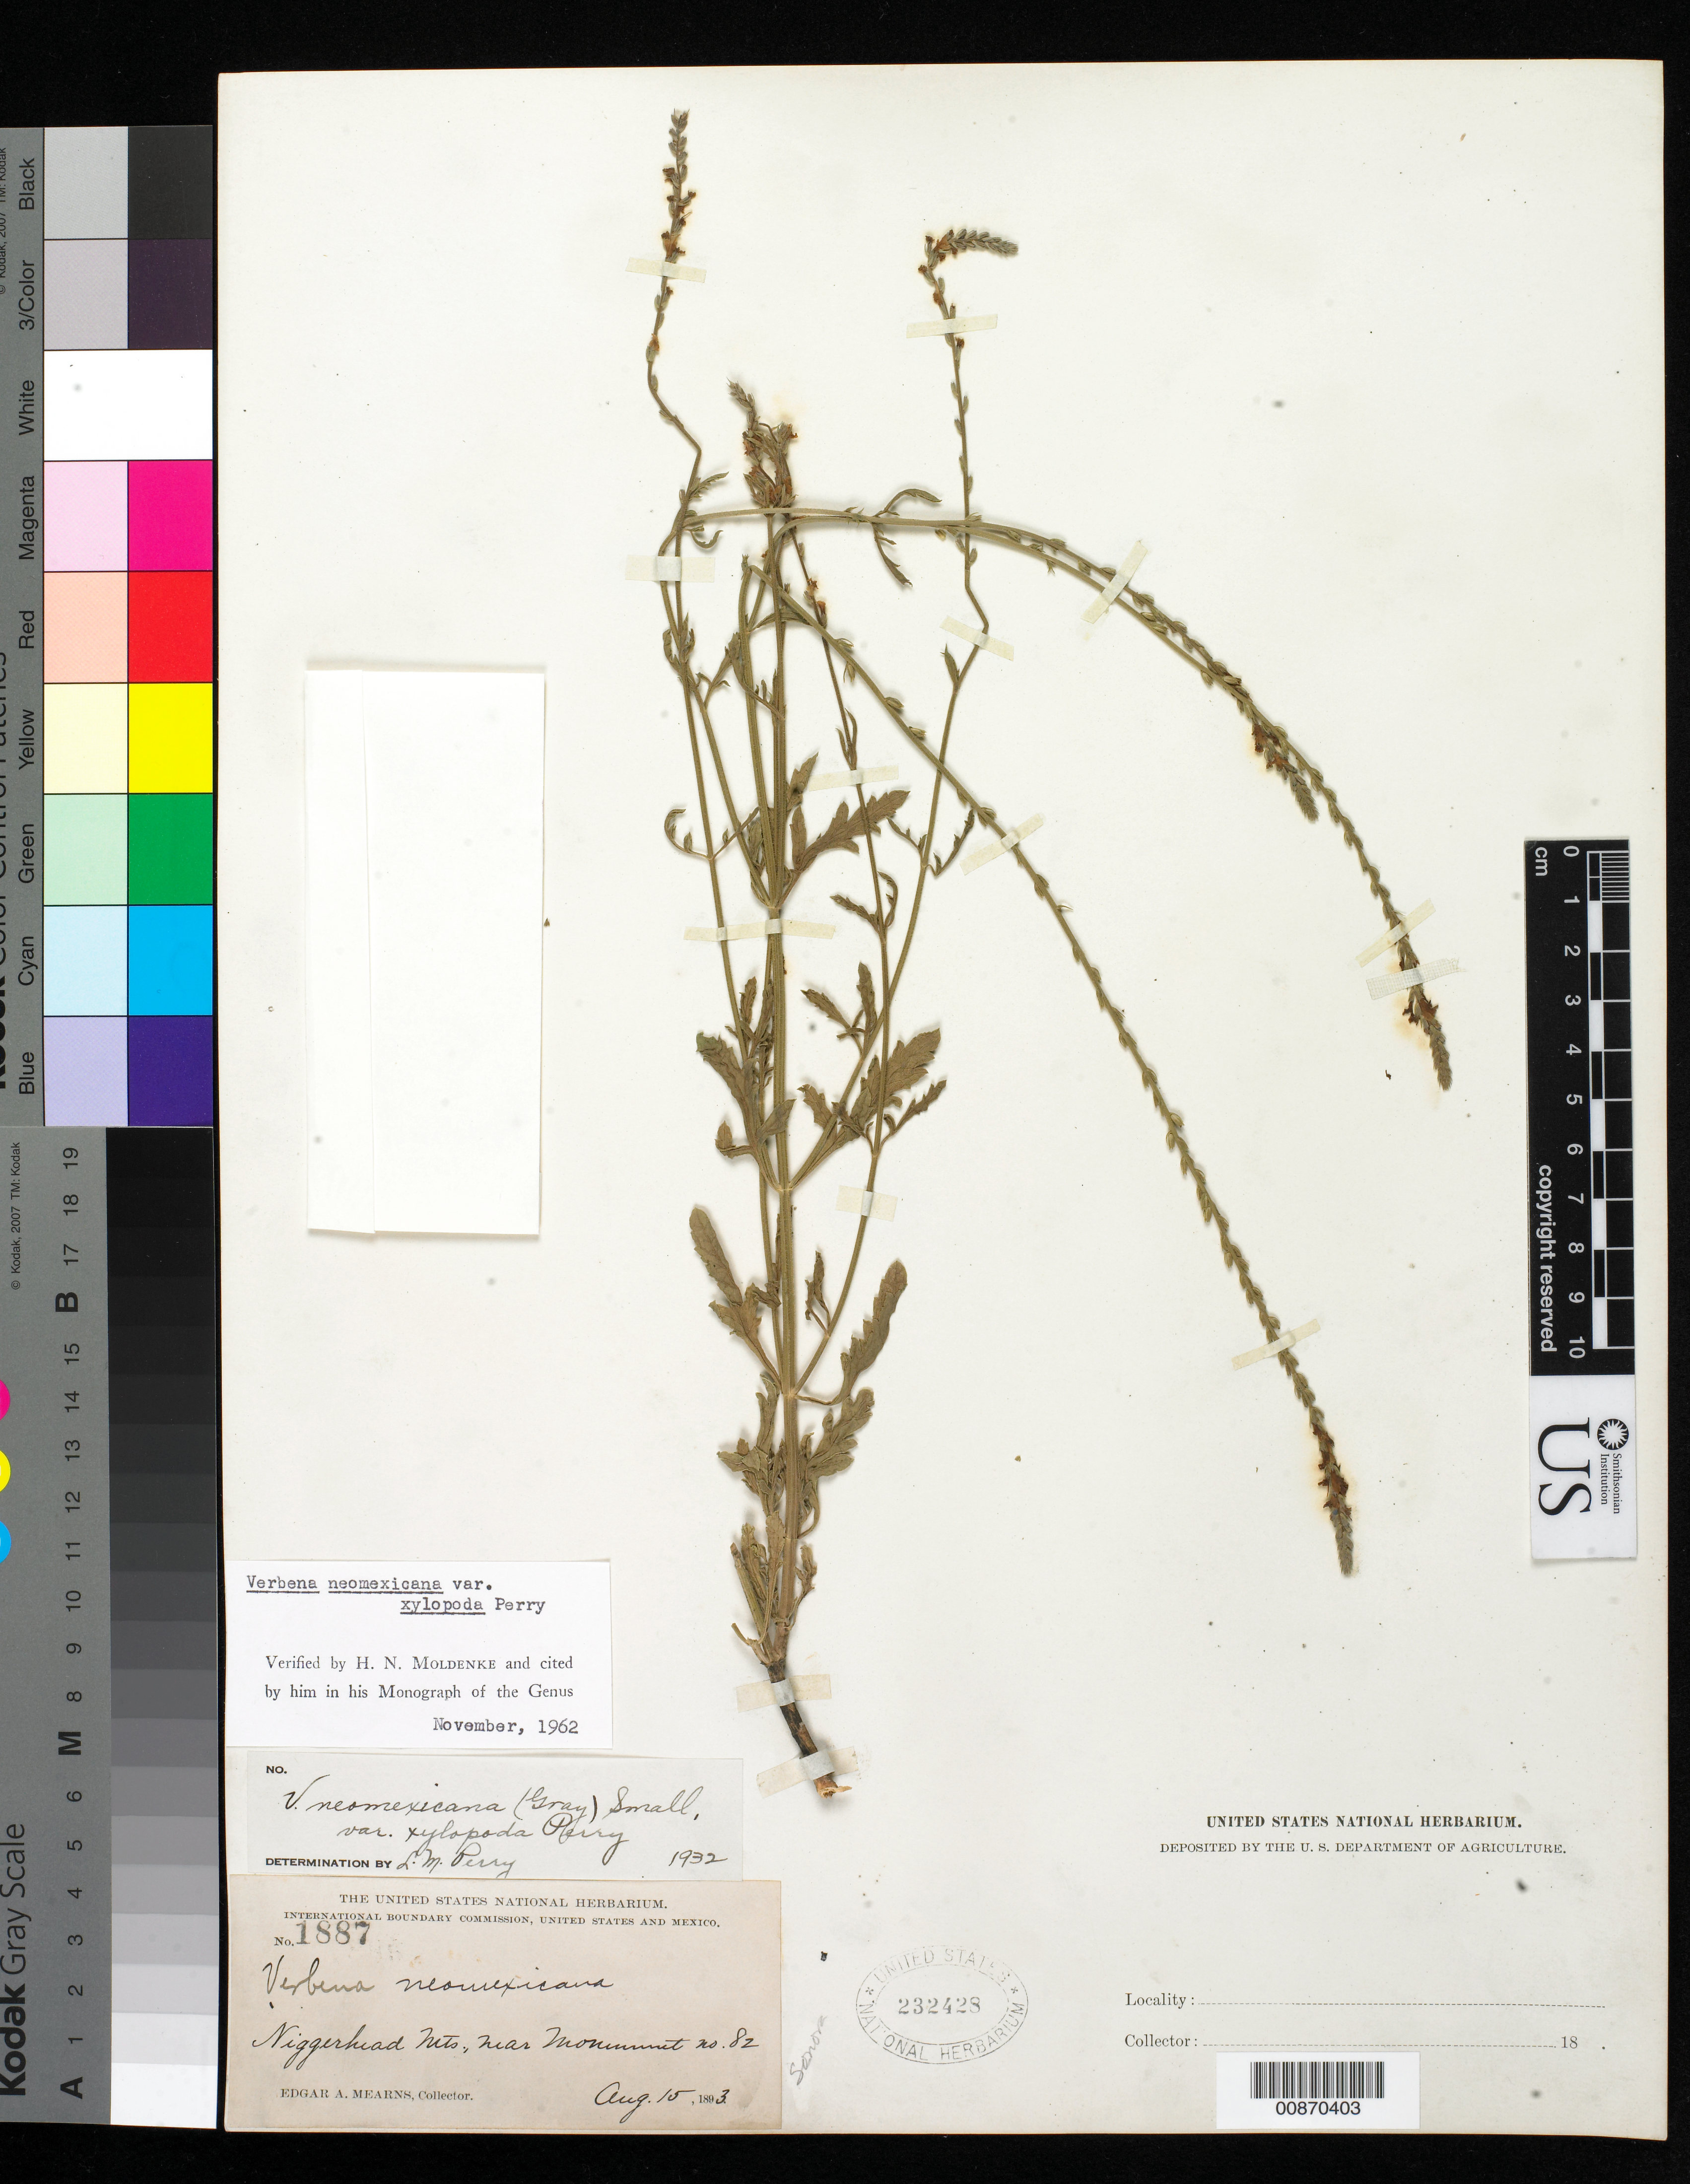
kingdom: Plantae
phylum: Tracheophyta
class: Magnoliopsida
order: Lamiales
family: Verbenaceae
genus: Verbena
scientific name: Verbena neomexicana var. xylopoda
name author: L.M. Perry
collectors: E. A. Mearns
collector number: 1887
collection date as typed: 15 Aug 1893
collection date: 1893-08-15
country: Mexico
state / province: Sonora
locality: Niggerhead Mts., near monument no. 82.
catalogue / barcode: US 232428